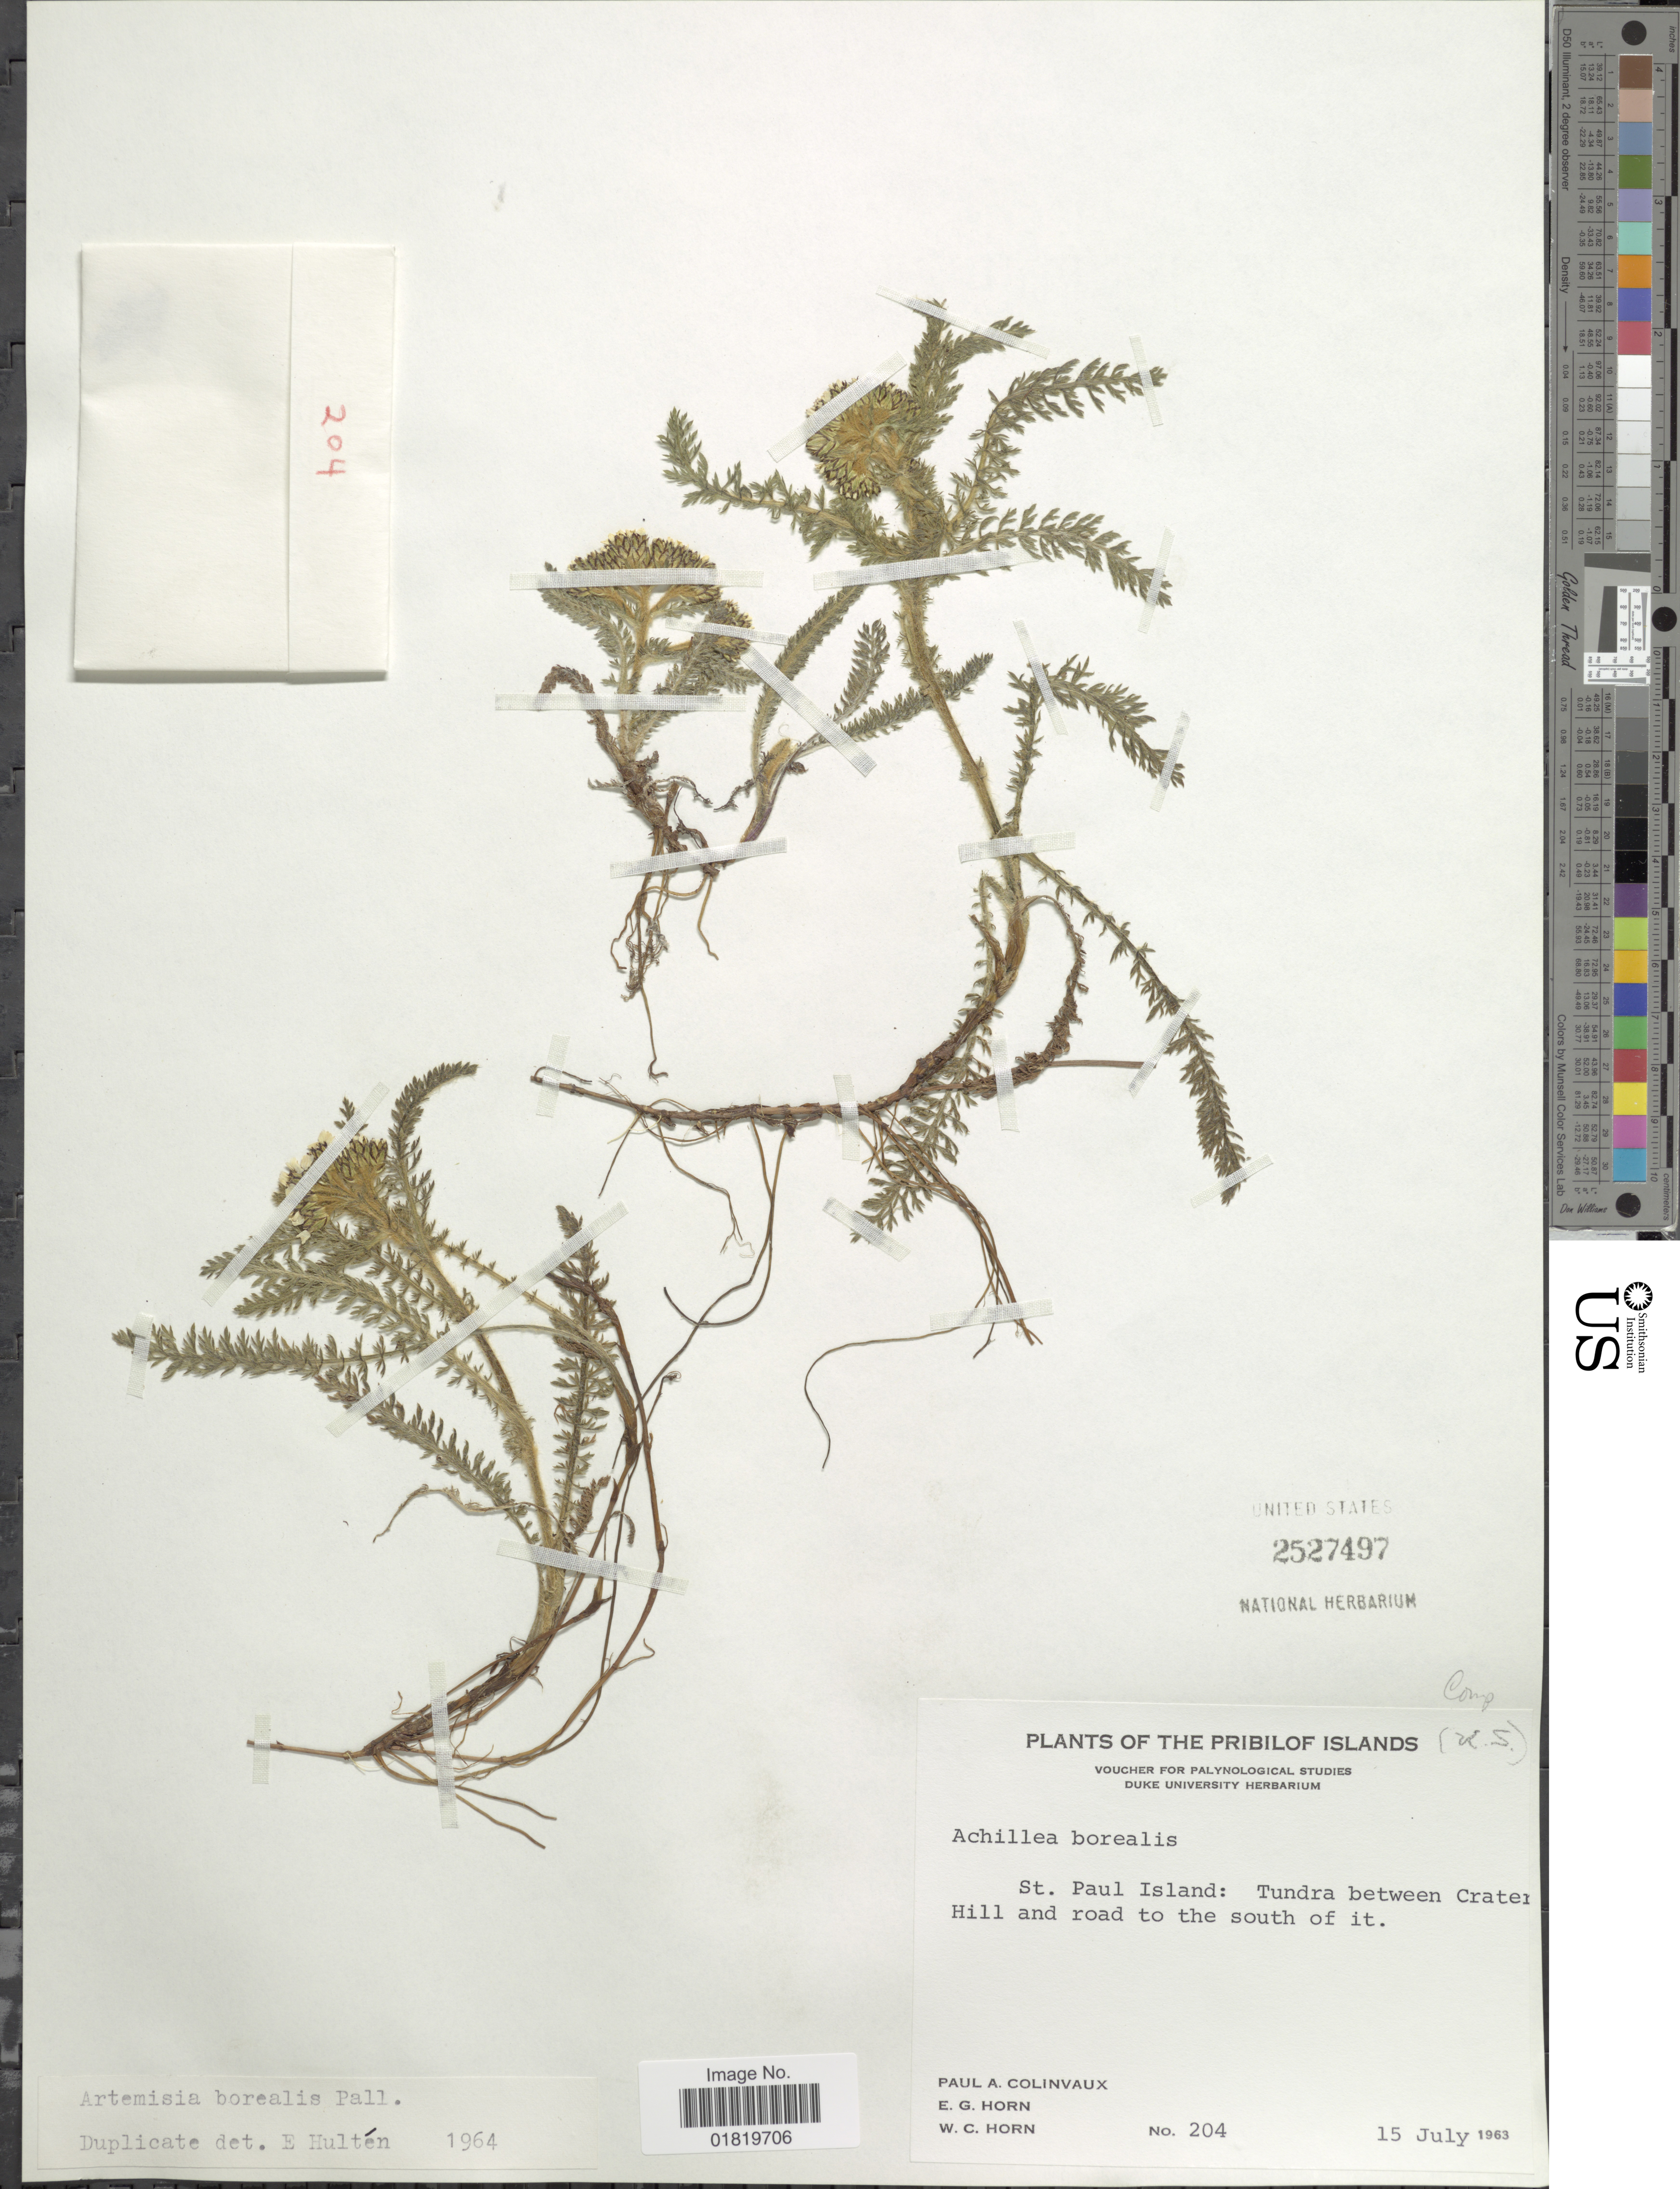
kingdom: Plantae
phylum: Tracheophyta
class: Magnoliopsida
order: Asterales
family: Asteraceae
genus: Achillea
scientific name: Achillea borealis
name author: Bong.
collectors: P. Colinvaux, E. Horn & W. Horn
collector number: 204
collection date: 1963-07-15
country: United States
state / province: Alaska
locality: The Pribilof Islands, St. Paul Island: Tundra between Crater Hill and road to the south of it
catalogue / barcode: US 2527497